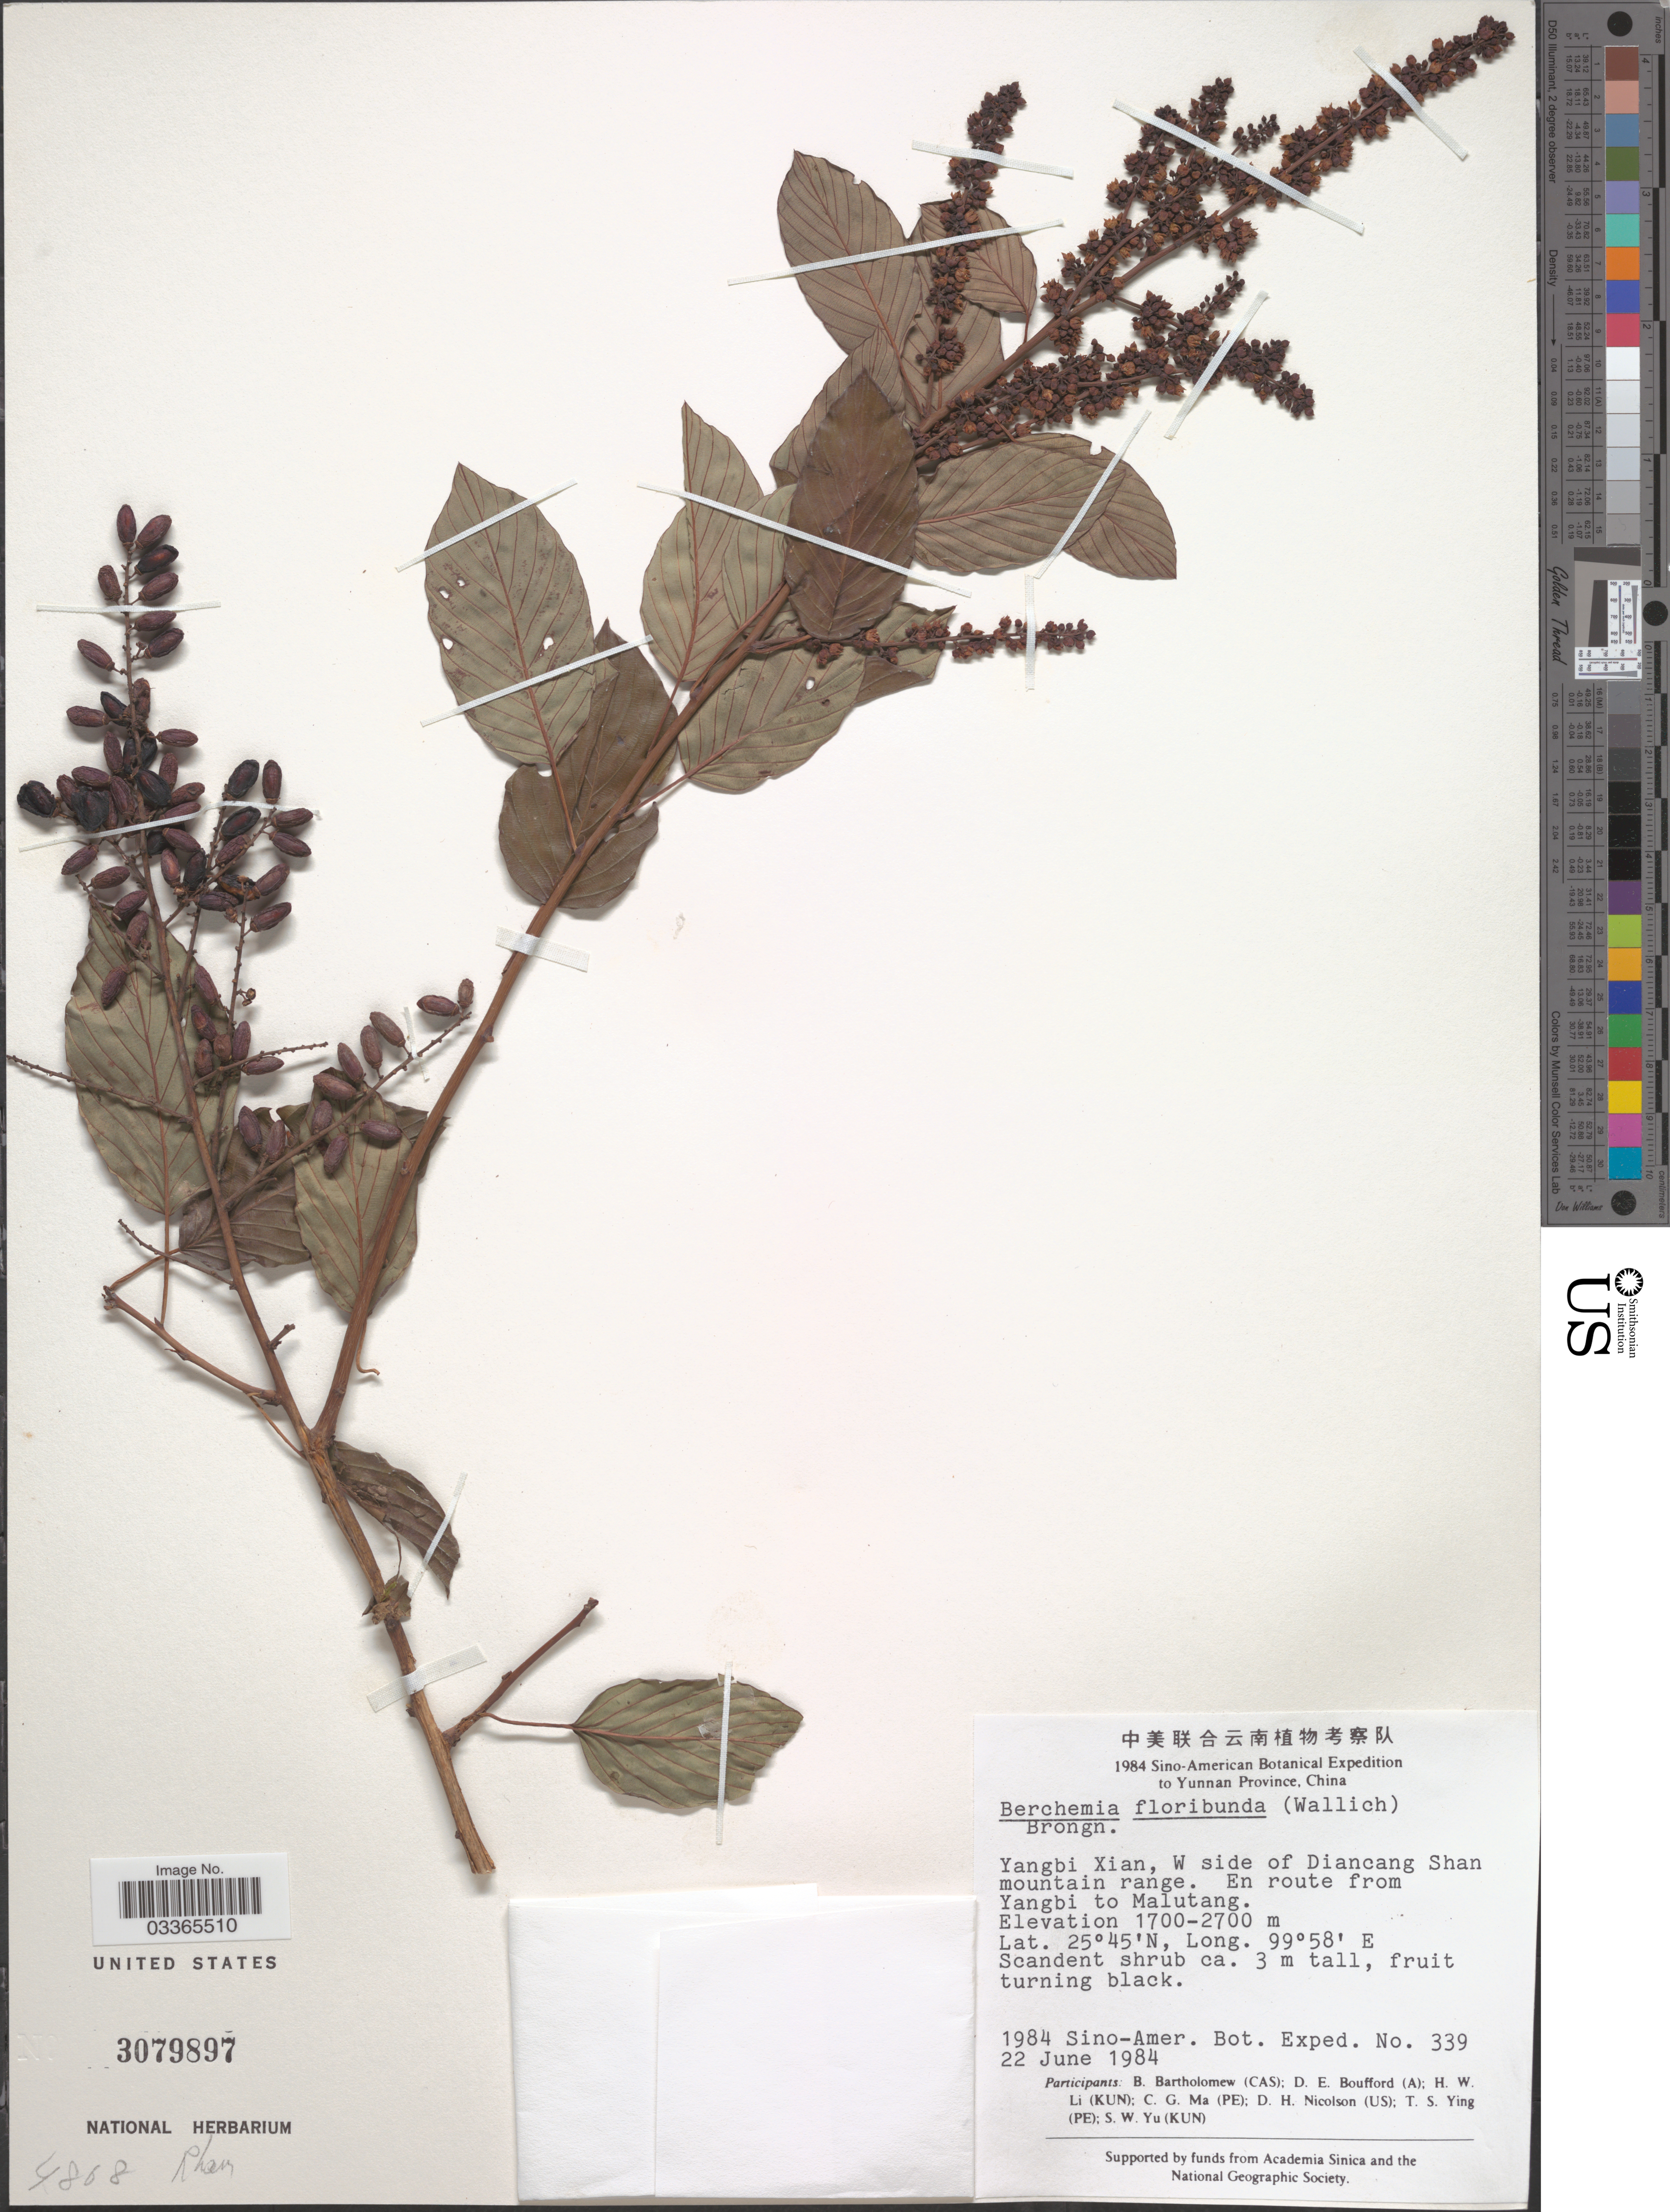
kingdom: Plantae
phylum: Tracheophyta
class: Magnoliopsida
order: Rosales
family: Rhamnaceae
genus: Berchemia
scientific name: Berchemia floribunda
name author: (Wall.) Brongn.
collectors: Sino-Amer. Bot. Exped. 1984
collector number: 339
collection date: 1984-06-22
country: China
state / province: Yunnan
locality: Yangbi Xian, W side of Diancang Shan mountain range. En route from Yangbi to Malutang.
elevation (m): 1700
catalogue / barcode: US 3079897